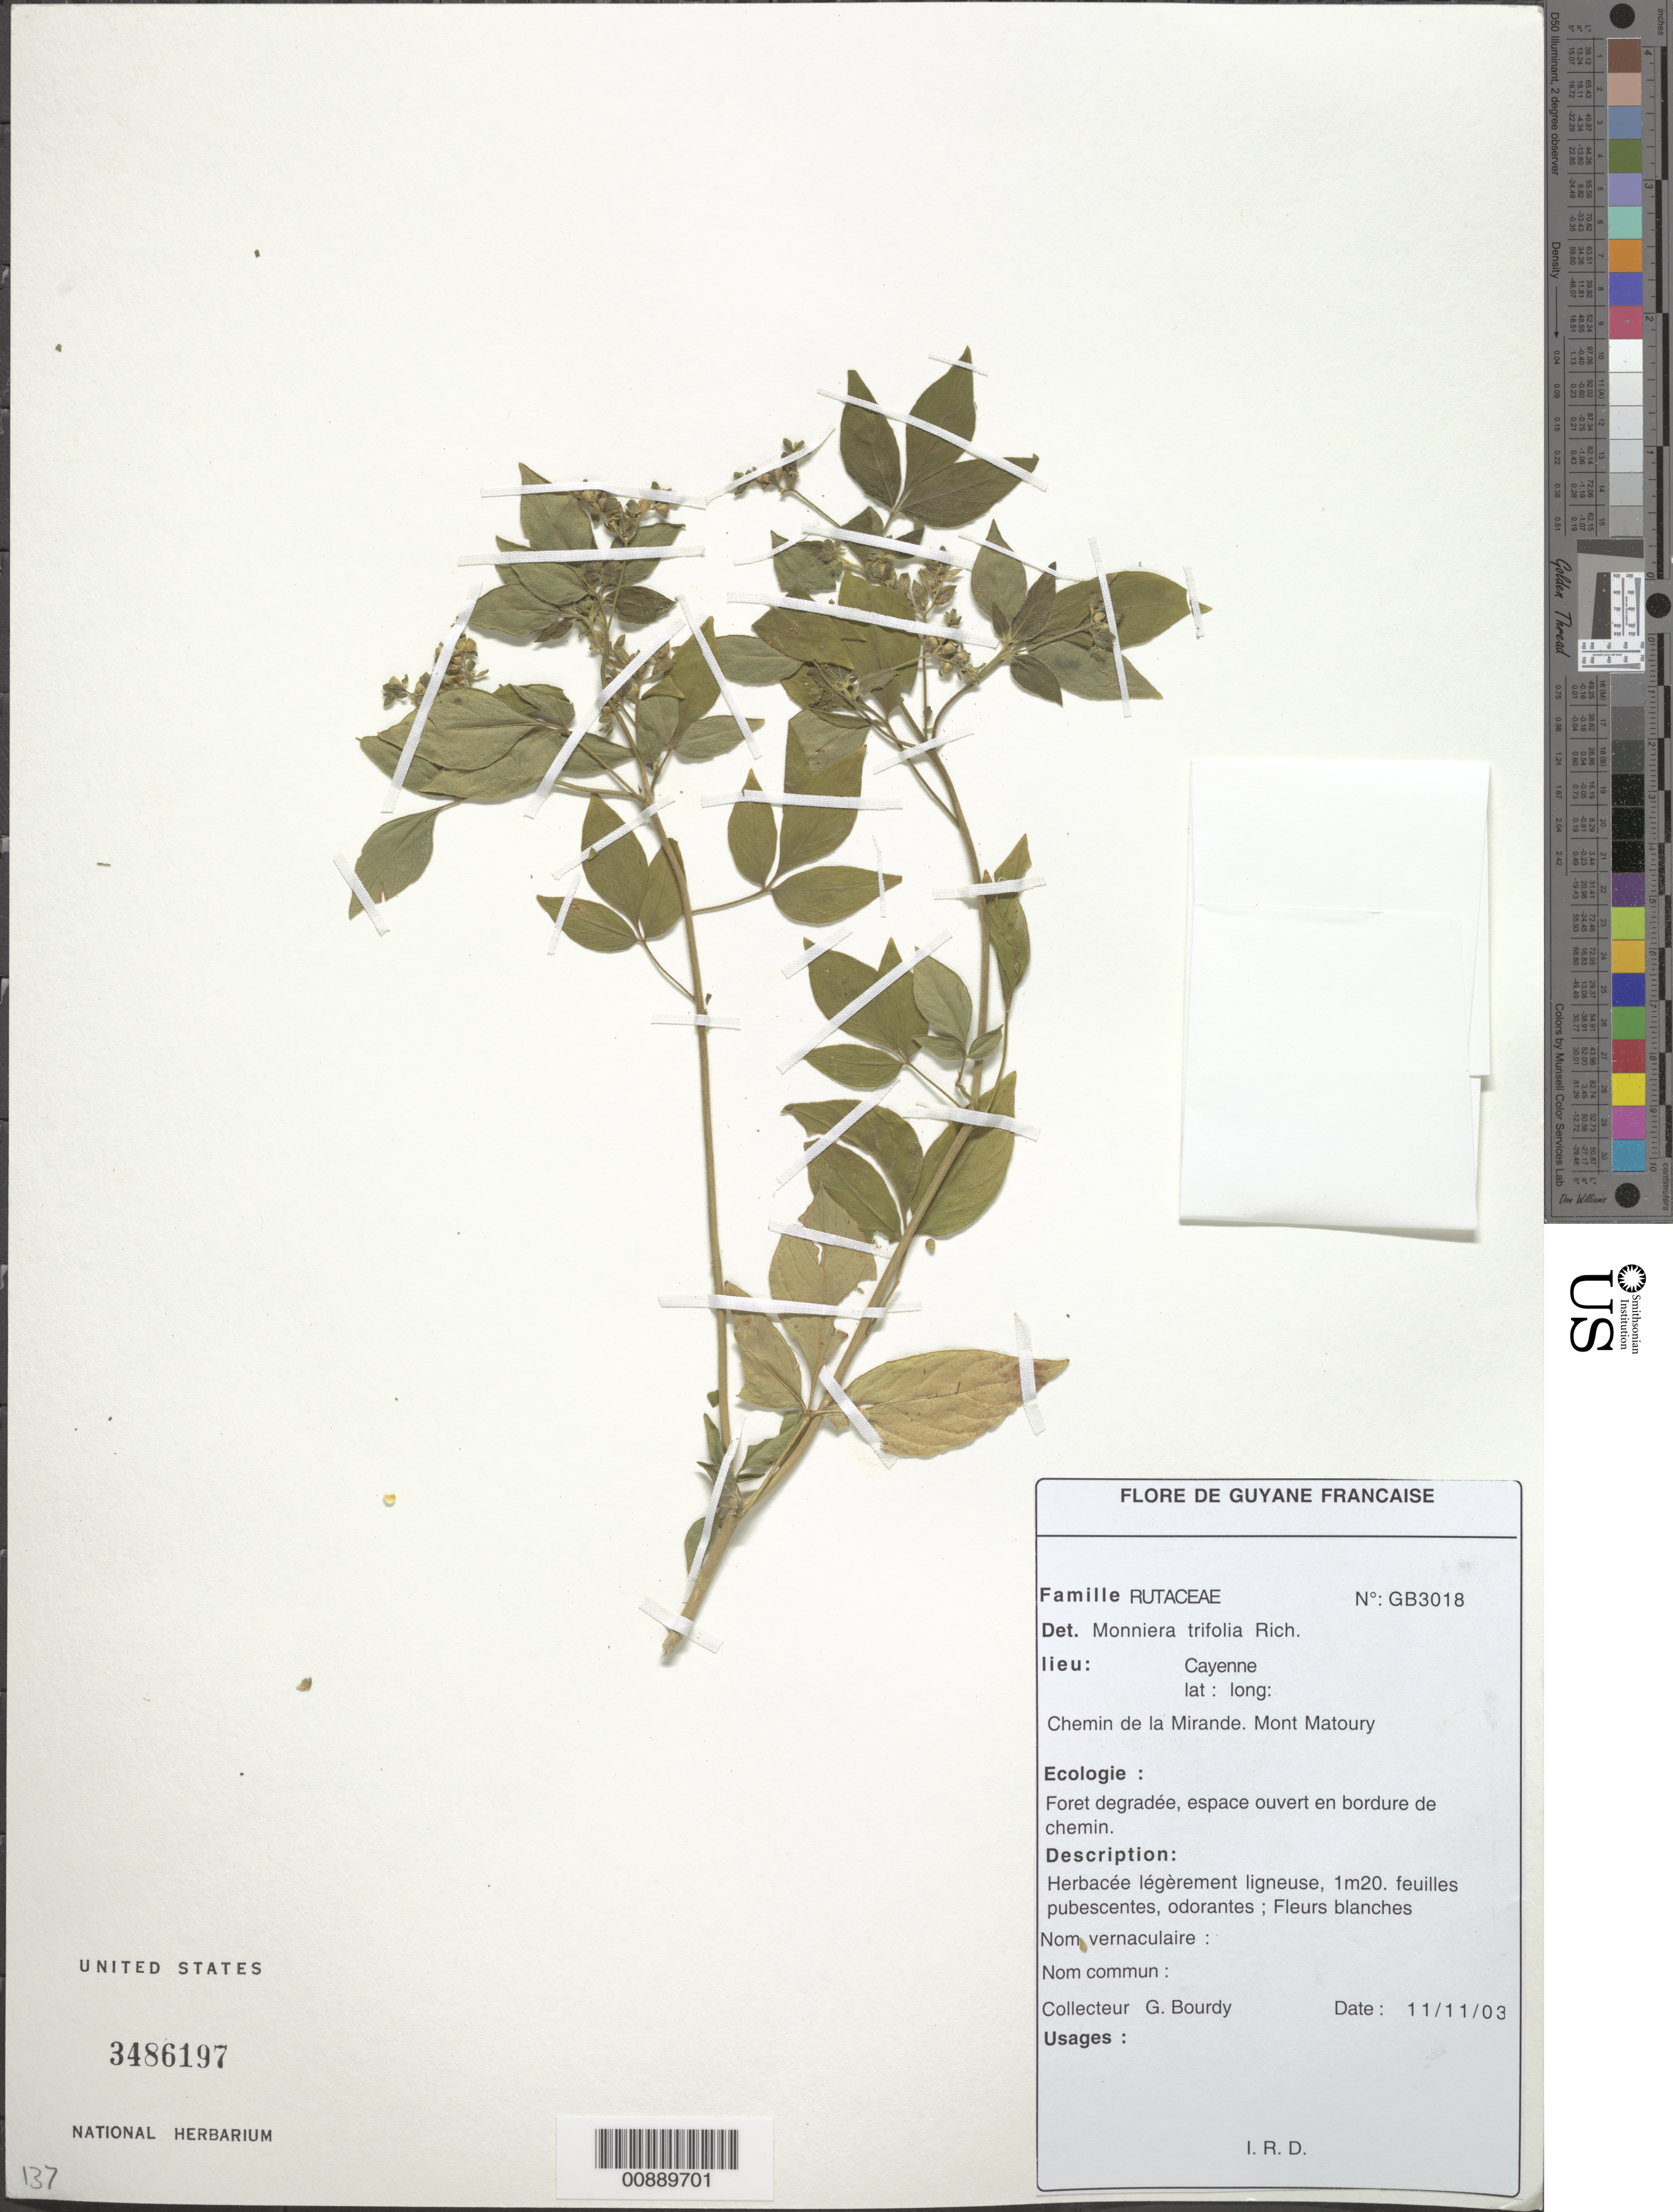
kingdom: Plantae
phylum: Tracheophyta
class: Magnoliopsida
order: Sapindales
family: Rutaceae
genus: Ertela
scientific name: Ertela trifolia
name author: (L.) Kuntze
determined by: Strong, Mark T., (BOT), Smithsonian Institution - National Museum of Natural History (UNITED STATES)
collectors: G. Bourdy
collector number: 3018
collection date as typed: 11-Nov-03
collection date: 2003-11-11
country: French Guiana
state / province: Cayenne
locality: Cayenne, chemin de la Mirande, Mont Matoury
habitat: Forêt degradée, espace ouvert en bourdure de chemin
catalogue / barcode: US 3486197